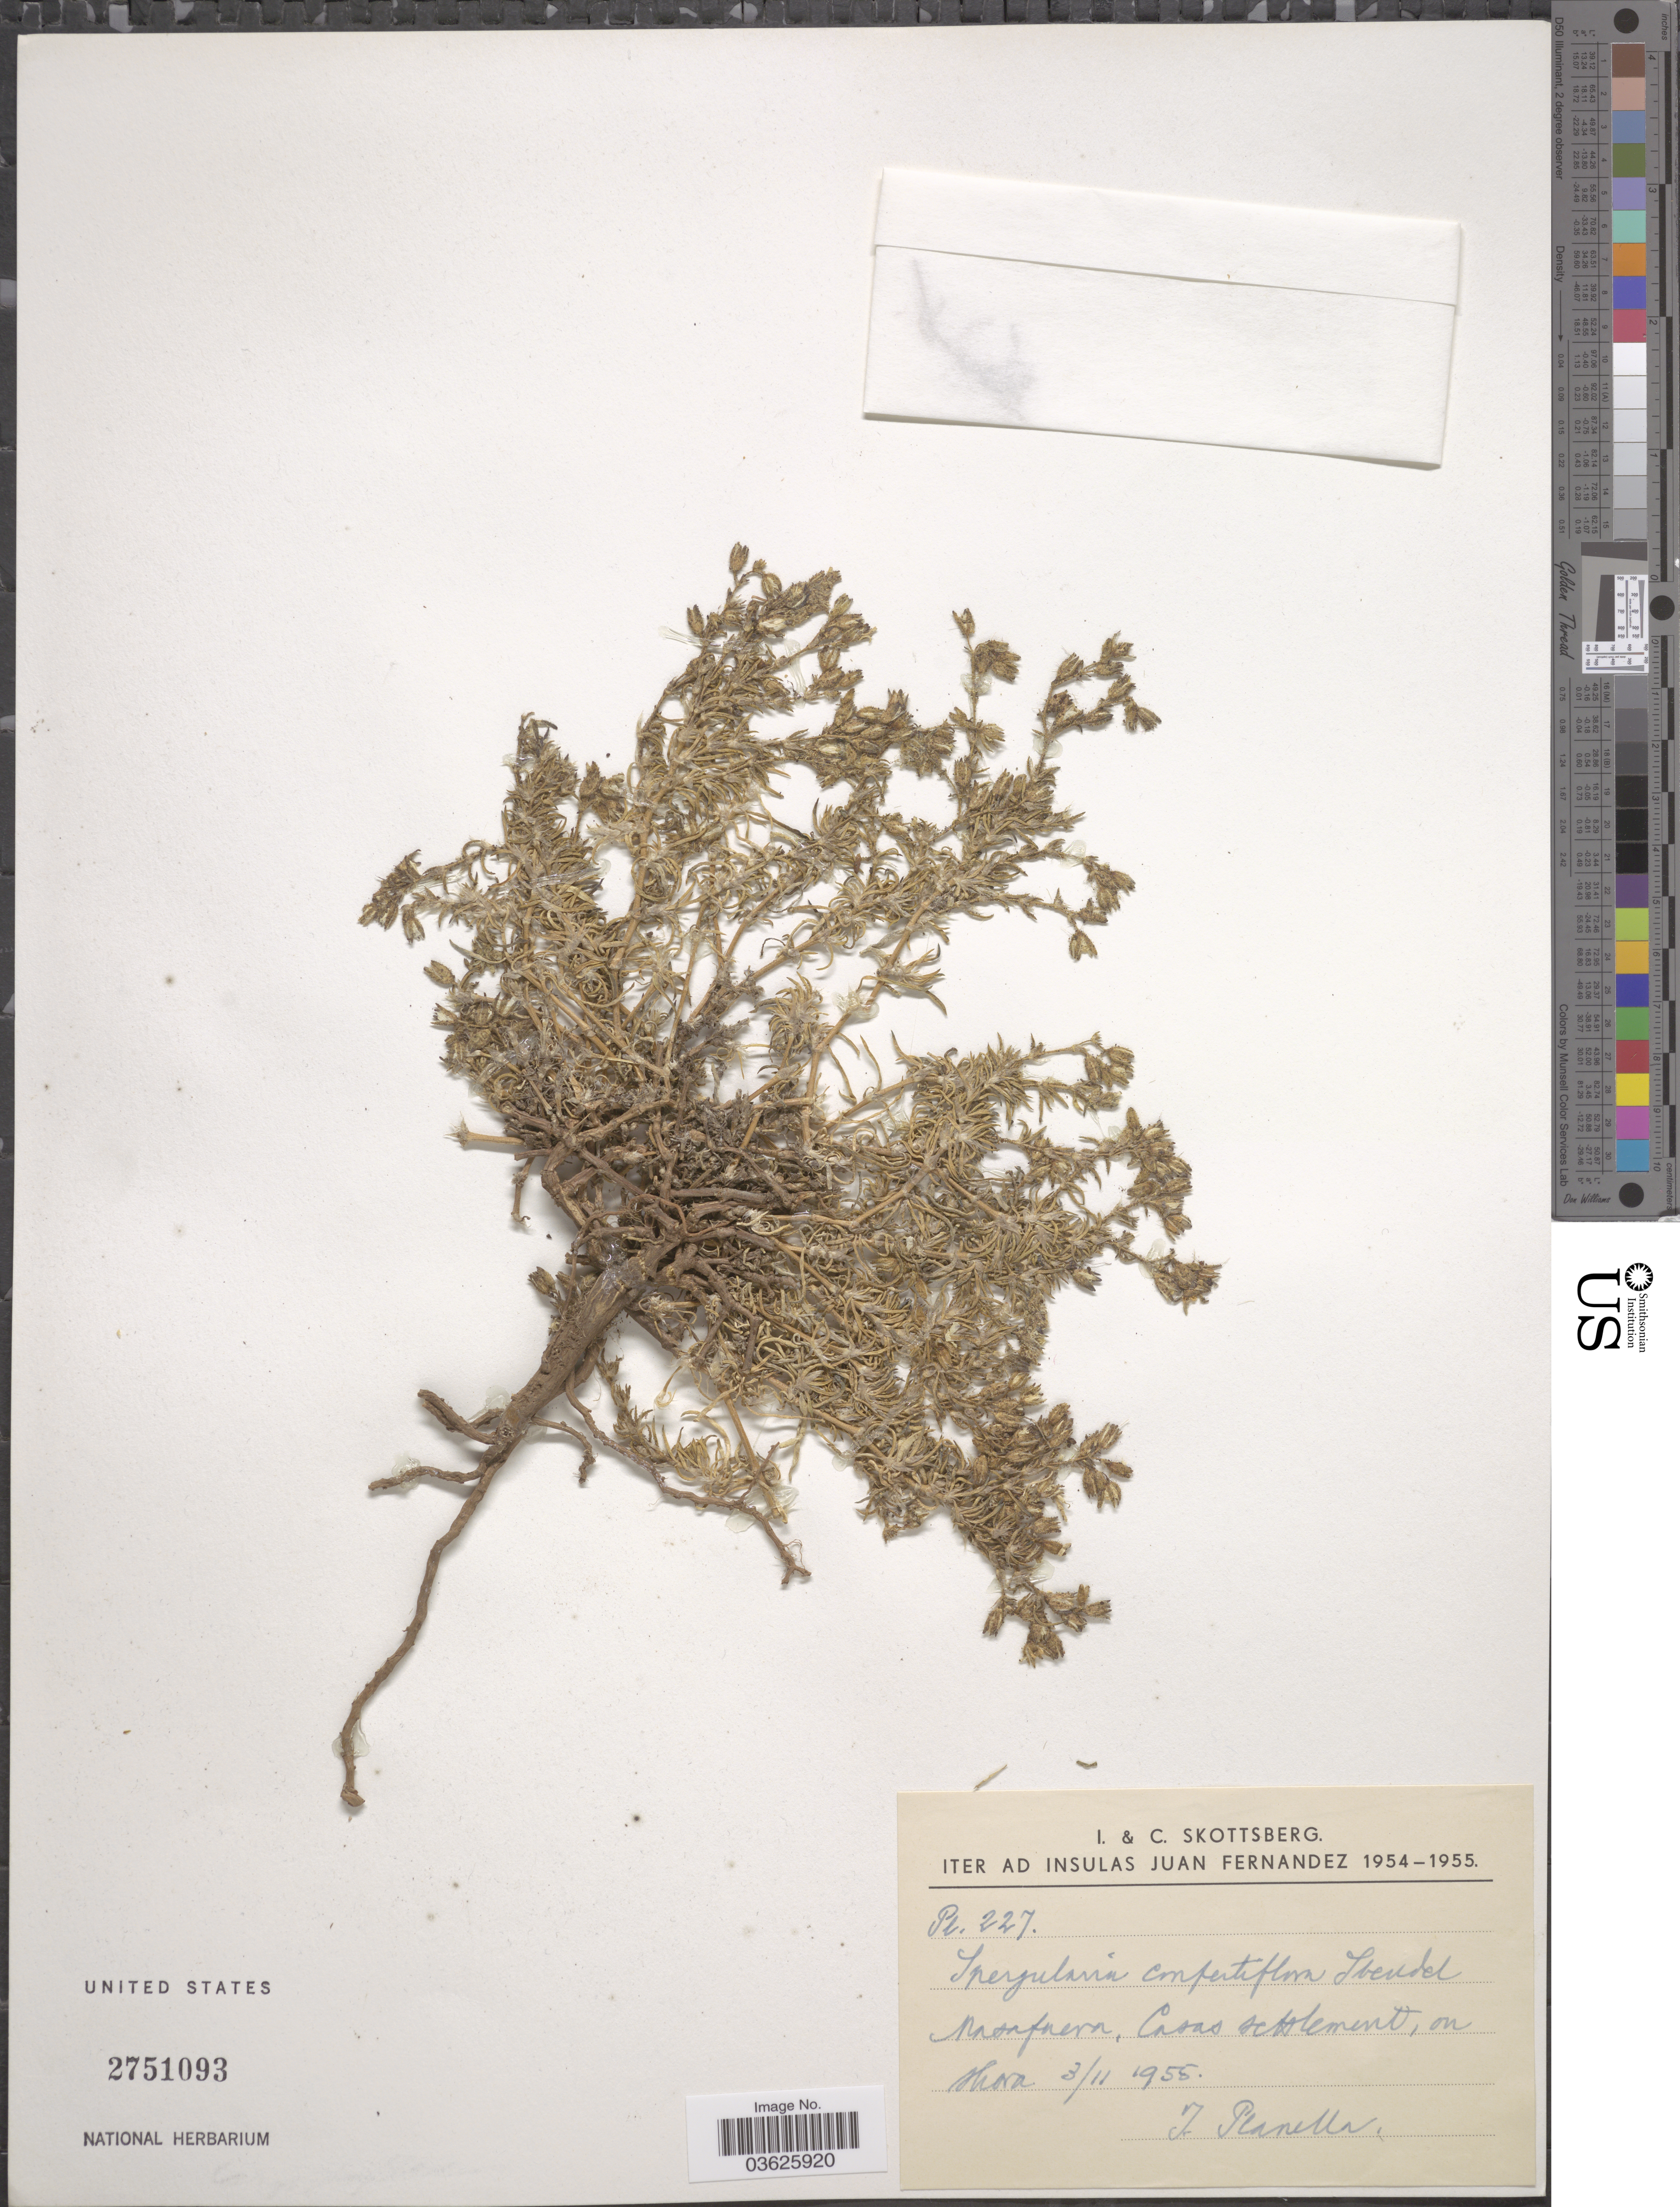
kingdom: Plantae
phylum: Tracheophyta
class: Magnoliopsida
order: Caryophyllales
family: Caryophyllaceae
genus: Spergularia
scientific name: Spergularia confertiflora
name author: Steud.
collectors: I. Planella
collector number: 227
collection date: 1955-11-03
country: Chile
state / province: Valparaíso (V)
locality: Iter ad Insulas Juan Fernandez. Masafuera, Casas settlement, on shore.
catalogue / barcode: US 2751093